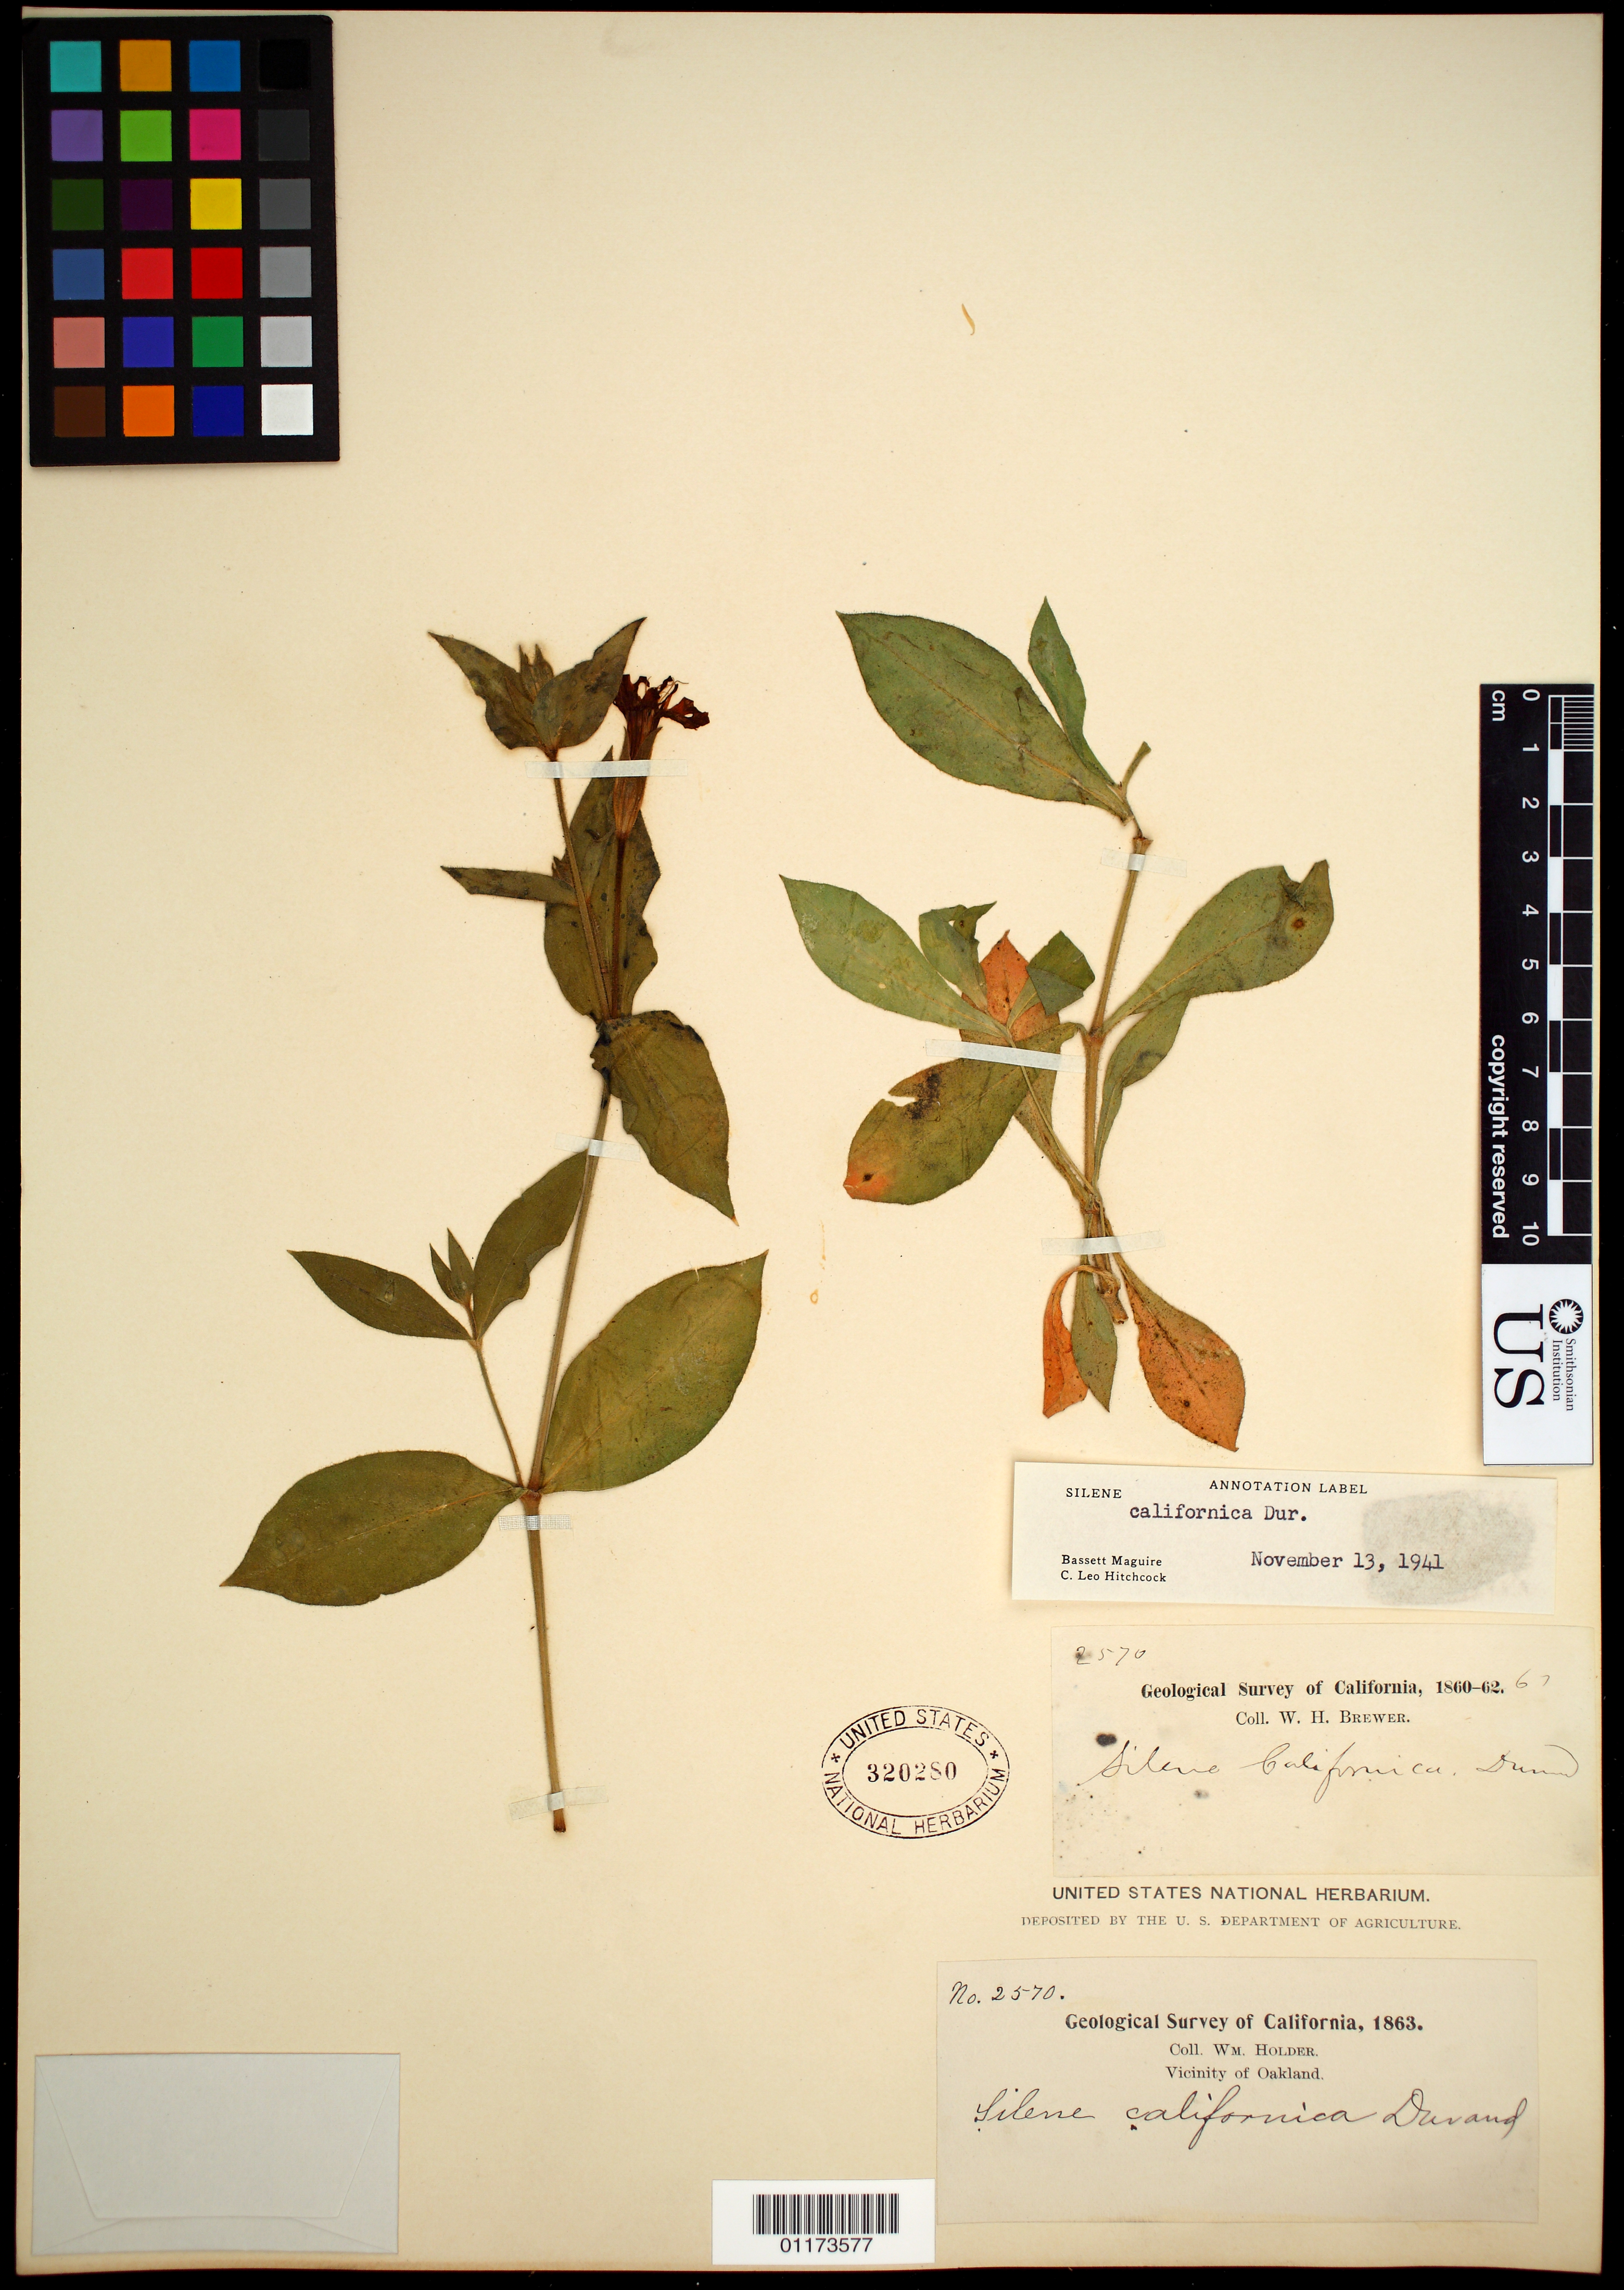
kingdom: Plantae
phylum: Tracheophyta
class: Magnoliopsida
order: Caryophyllales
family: Caryophyllaceae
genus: Silene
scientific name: Silene californica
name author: Durand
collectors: J. M. Bigelow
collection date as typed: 1853 to -- --- 1854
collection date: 1853/1854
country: United States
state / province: California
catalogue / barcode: US 8816